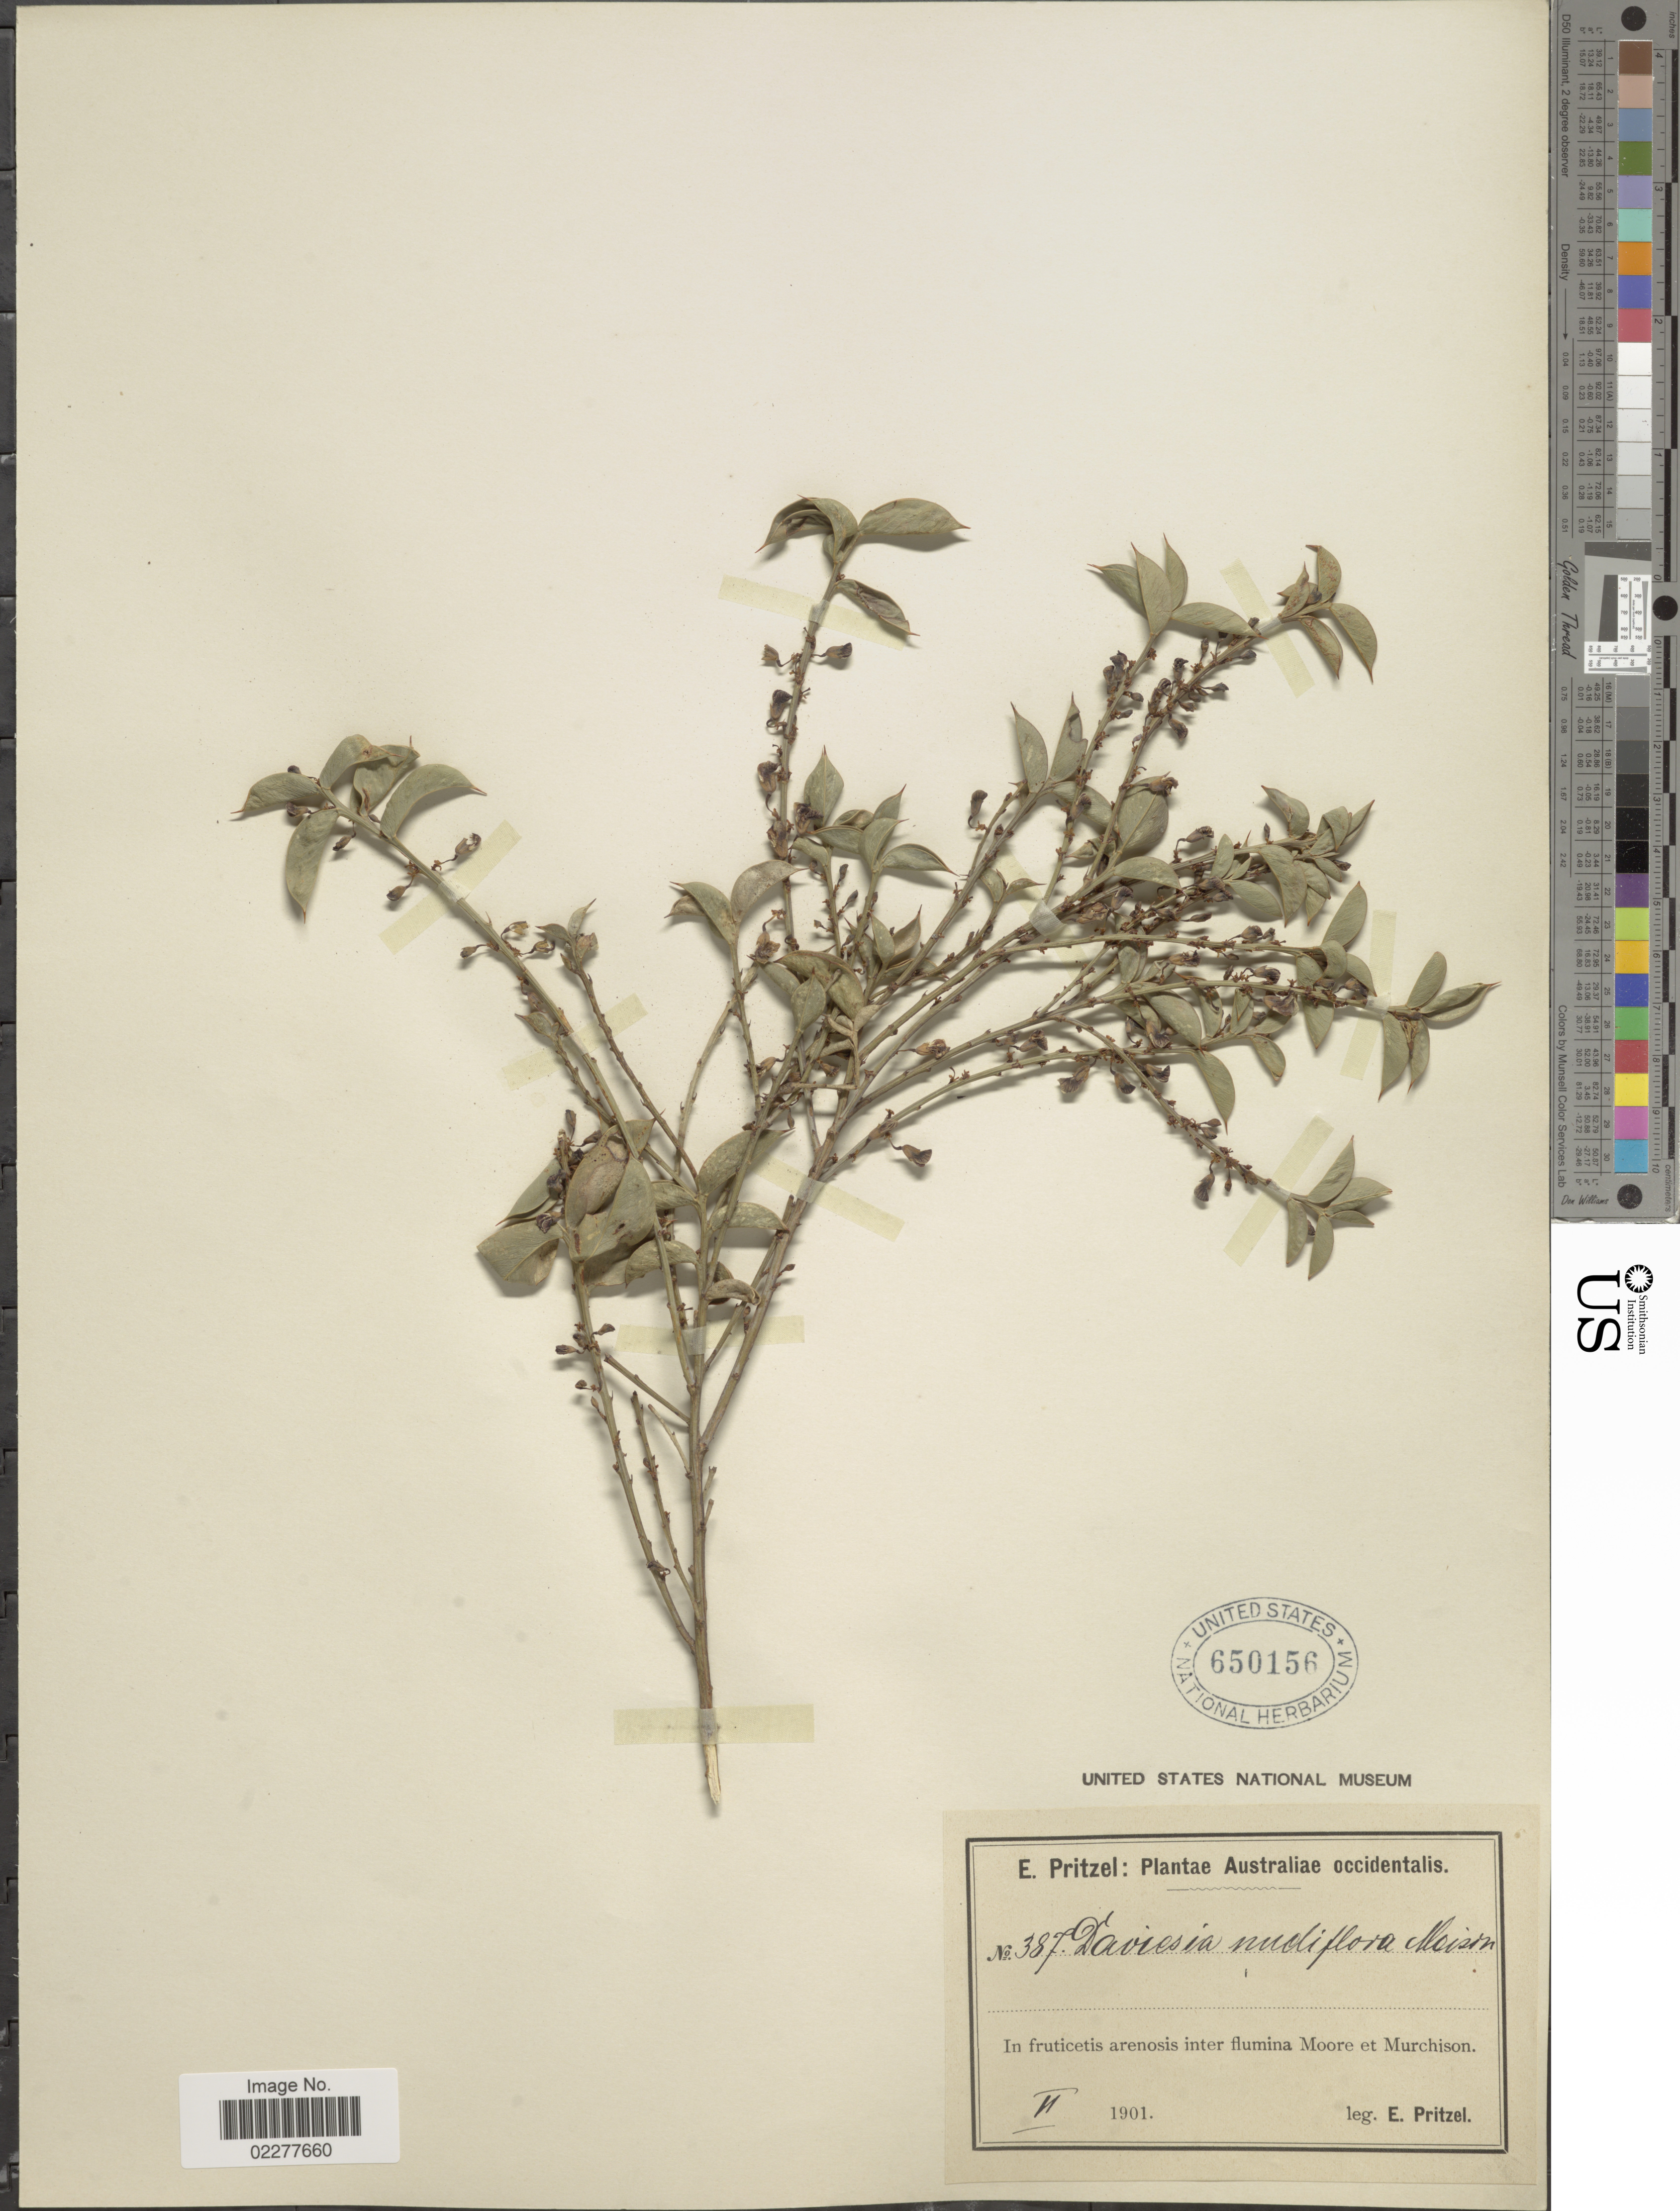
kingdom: Plantae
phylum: Tracheophyta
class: Magnoliopsida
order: Fabales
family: Fabaceae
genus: Daviesia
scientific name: Daviesia nudiflora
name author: Meisn.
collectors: E. G. Pritzel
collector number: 387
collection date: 1901-02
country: Australia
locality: In fructicetis arenosis inter flumina Moore et Murchison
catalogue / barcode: US 650156